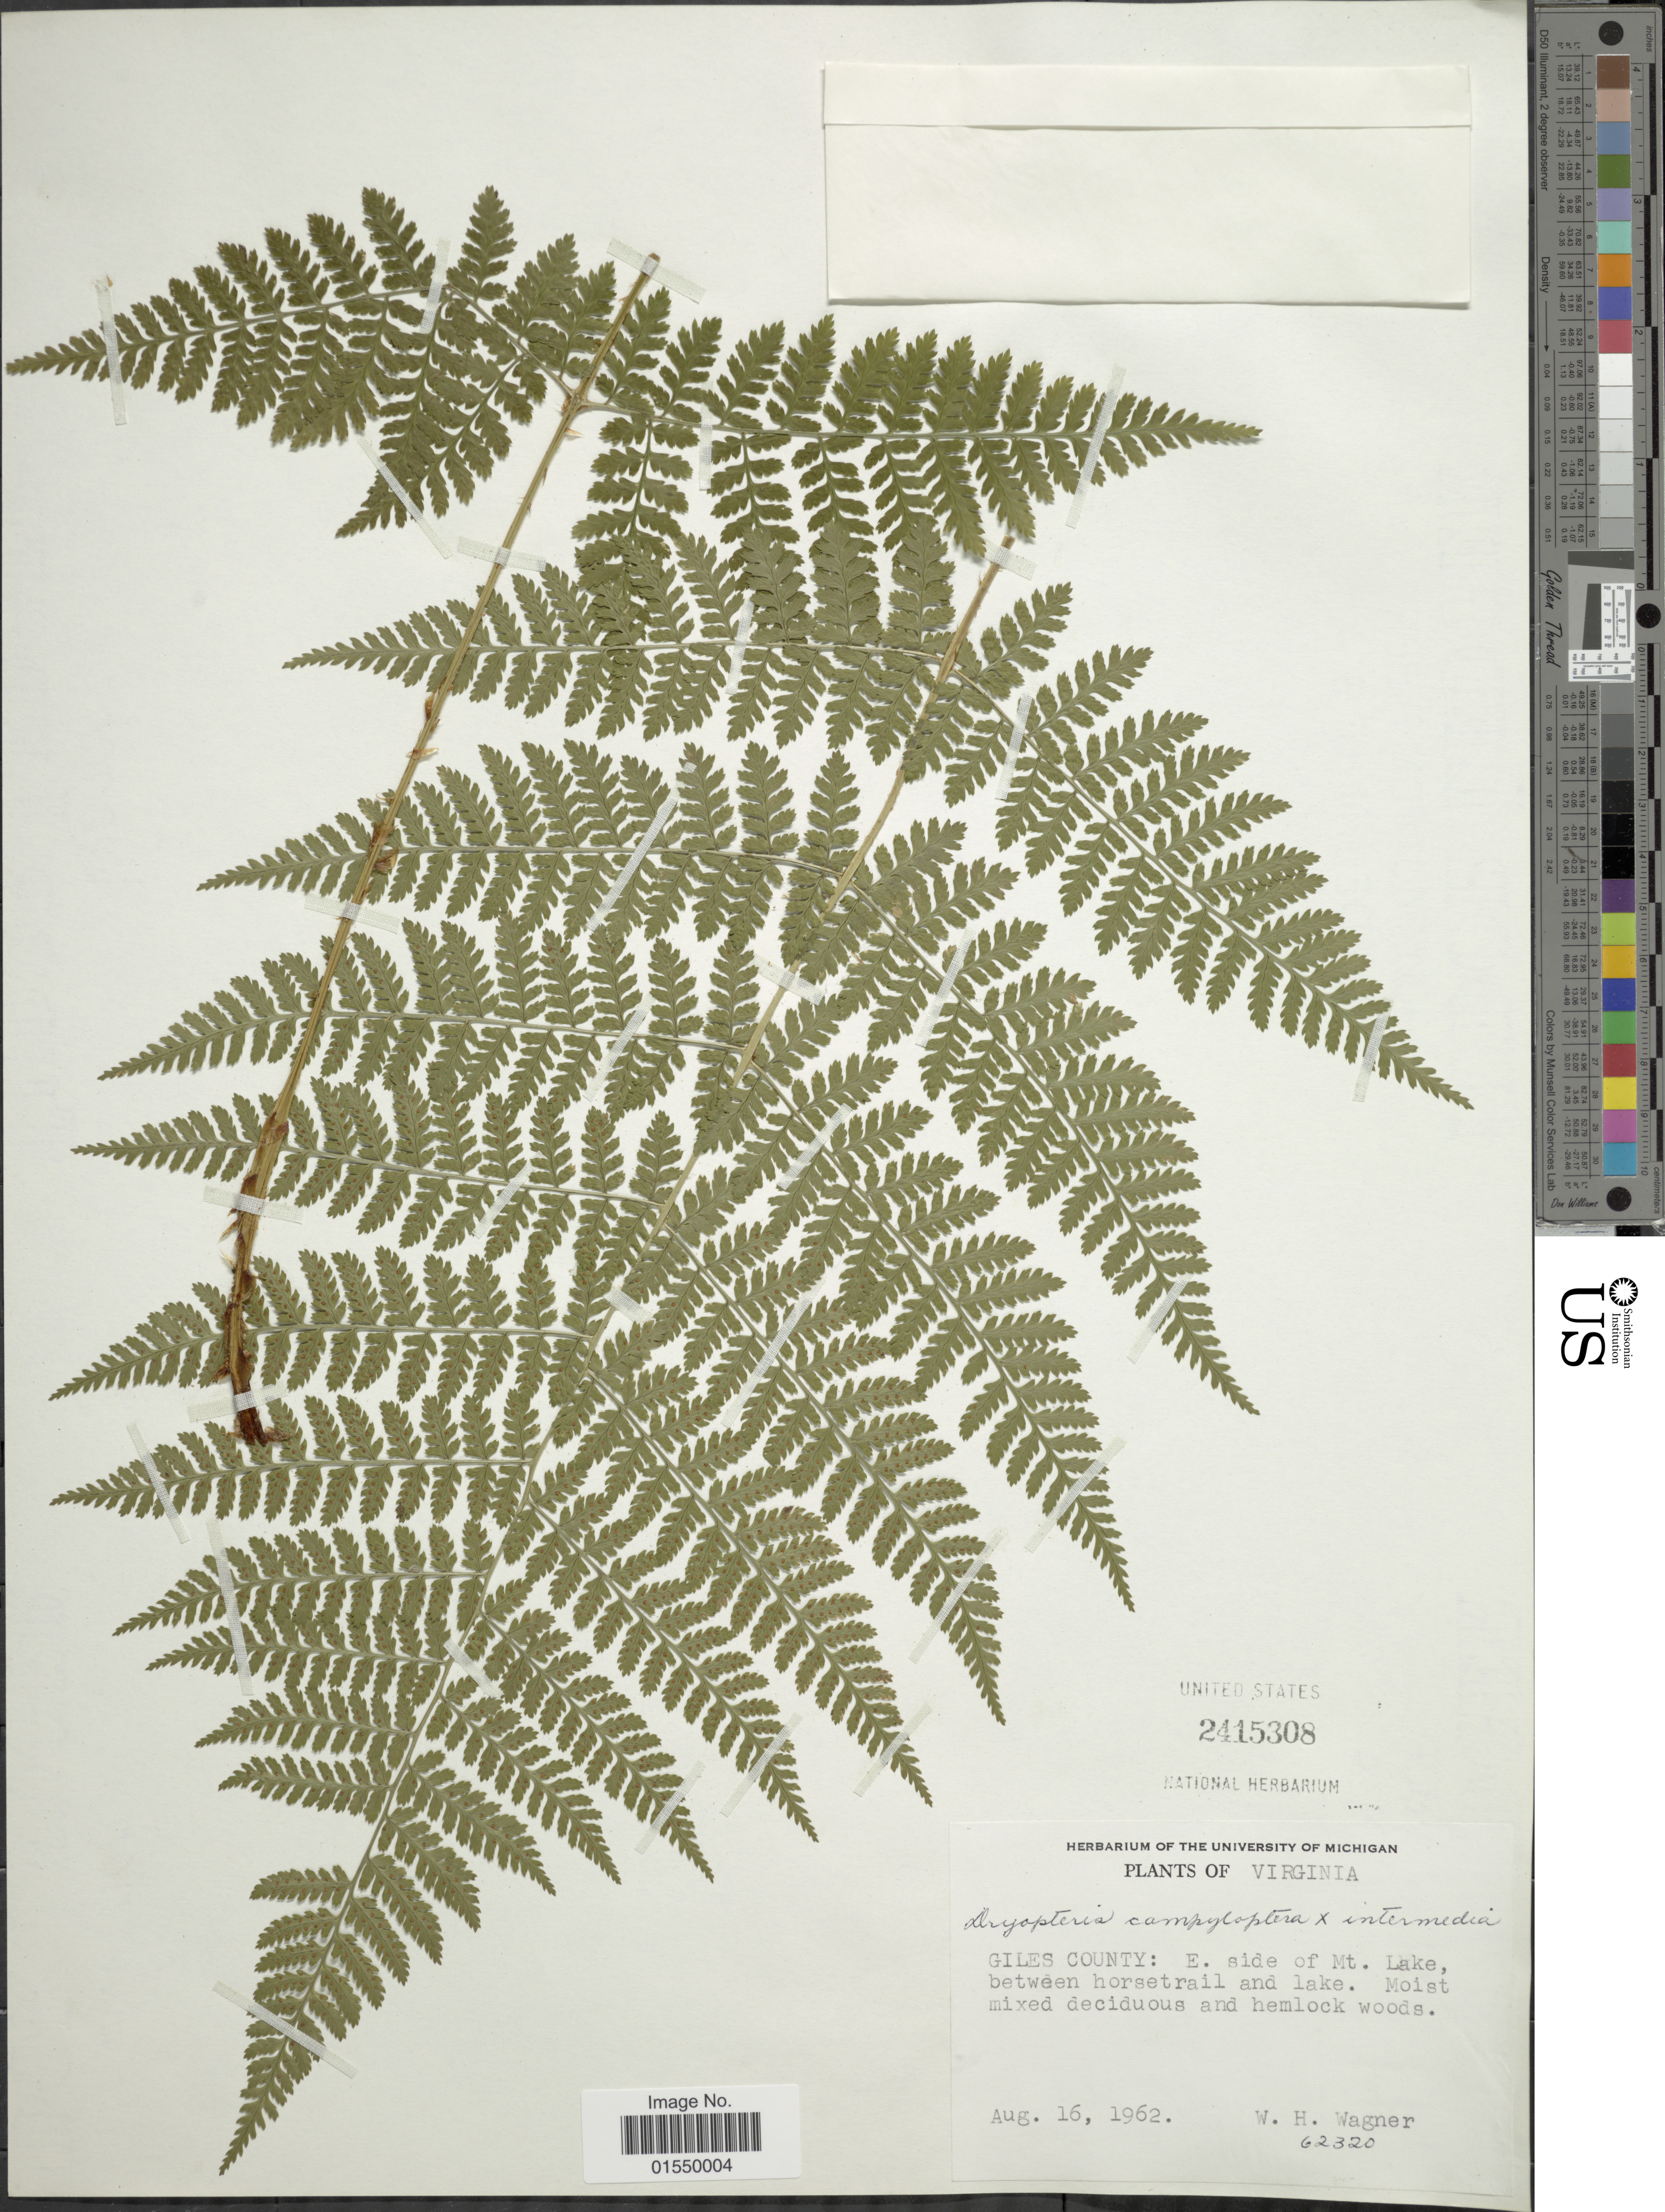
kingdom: Plantae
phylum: Tracheophyta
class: Polypodiopsida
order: Polypodiales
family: Dryopteridaceae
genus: Dryopteris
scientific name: Dryopteris campyloptera x D. intermedia (Muhl.) A. Gray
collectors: W. H. Wagner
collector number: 62320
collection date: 1962-08-16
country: United States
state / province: Virginia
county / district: Giles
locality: E. side of Mt. Lake, between horsetrail and lake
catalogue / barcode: US 2415308